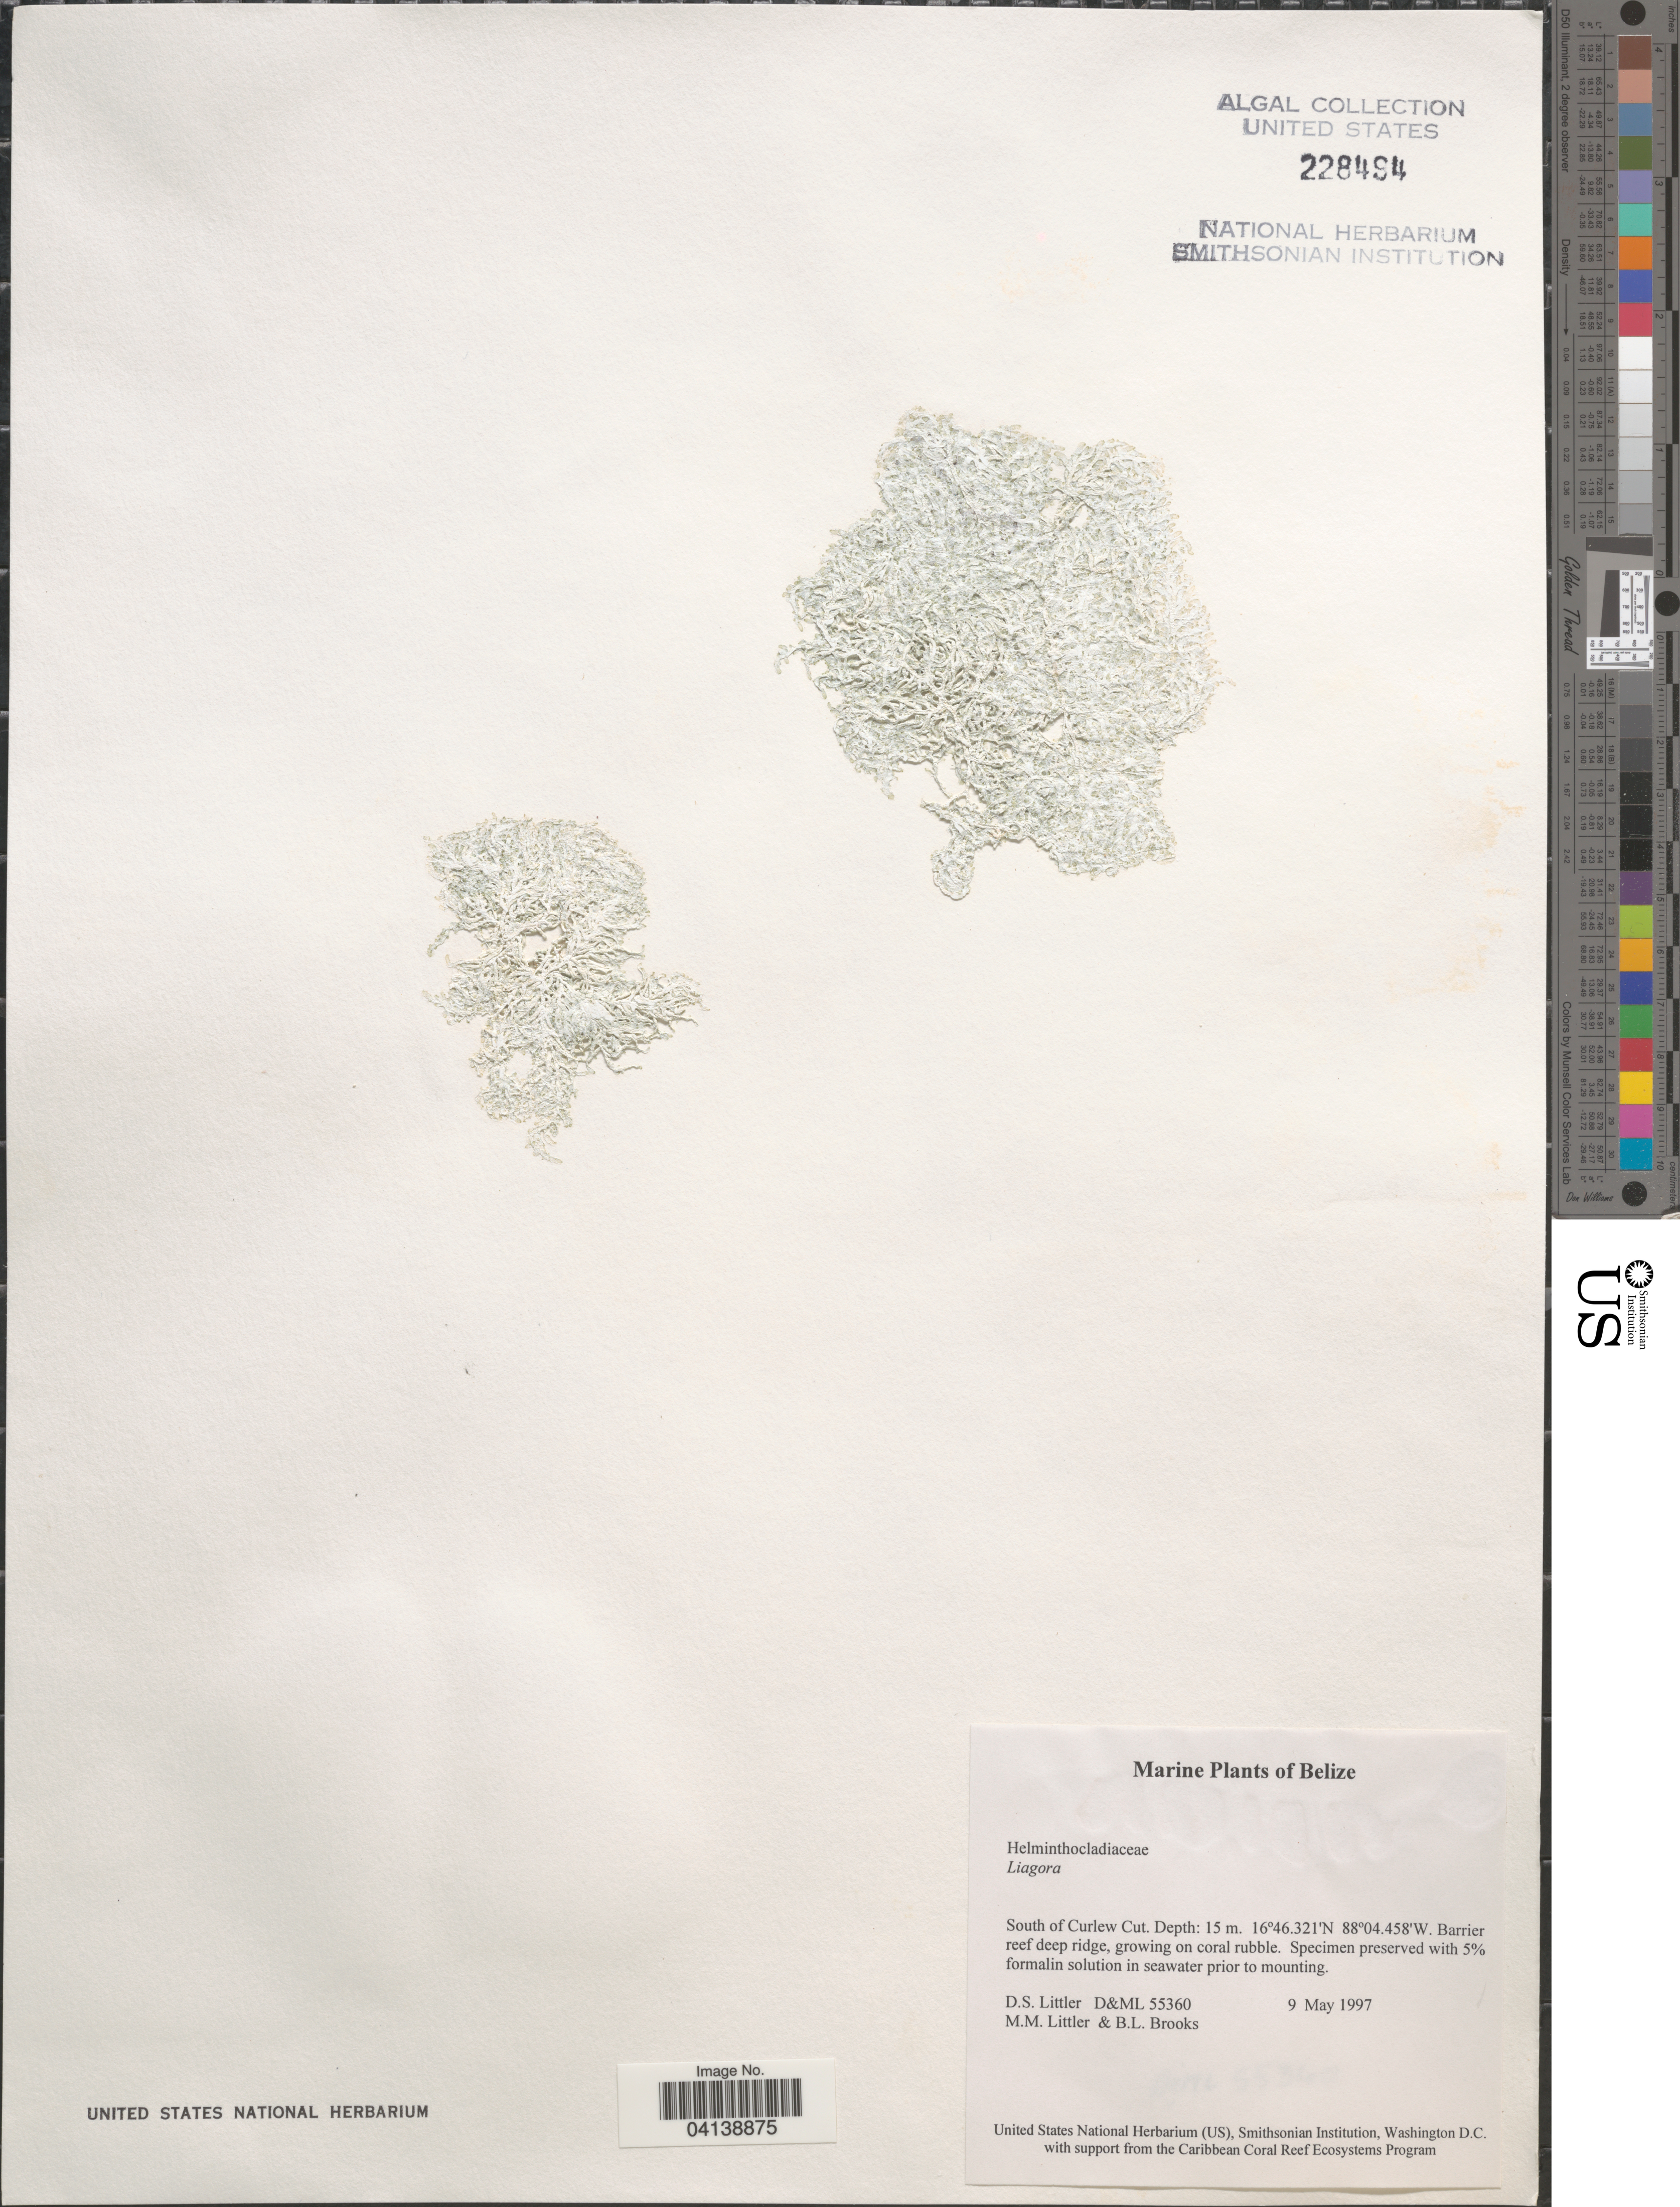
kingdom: Plantae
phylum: Rhodophyta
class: Florideophyceae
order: Nemaliales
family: Liagoraceae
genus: Liagora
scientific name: Liagora sp.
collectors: D. S. Littler & B. Brooks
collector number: D&ML55360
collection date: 1997-05-09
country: Belize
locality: South of Curlew Cut. Barrier reef deep ridge, growing on coral rubble.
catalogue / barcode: US 228484